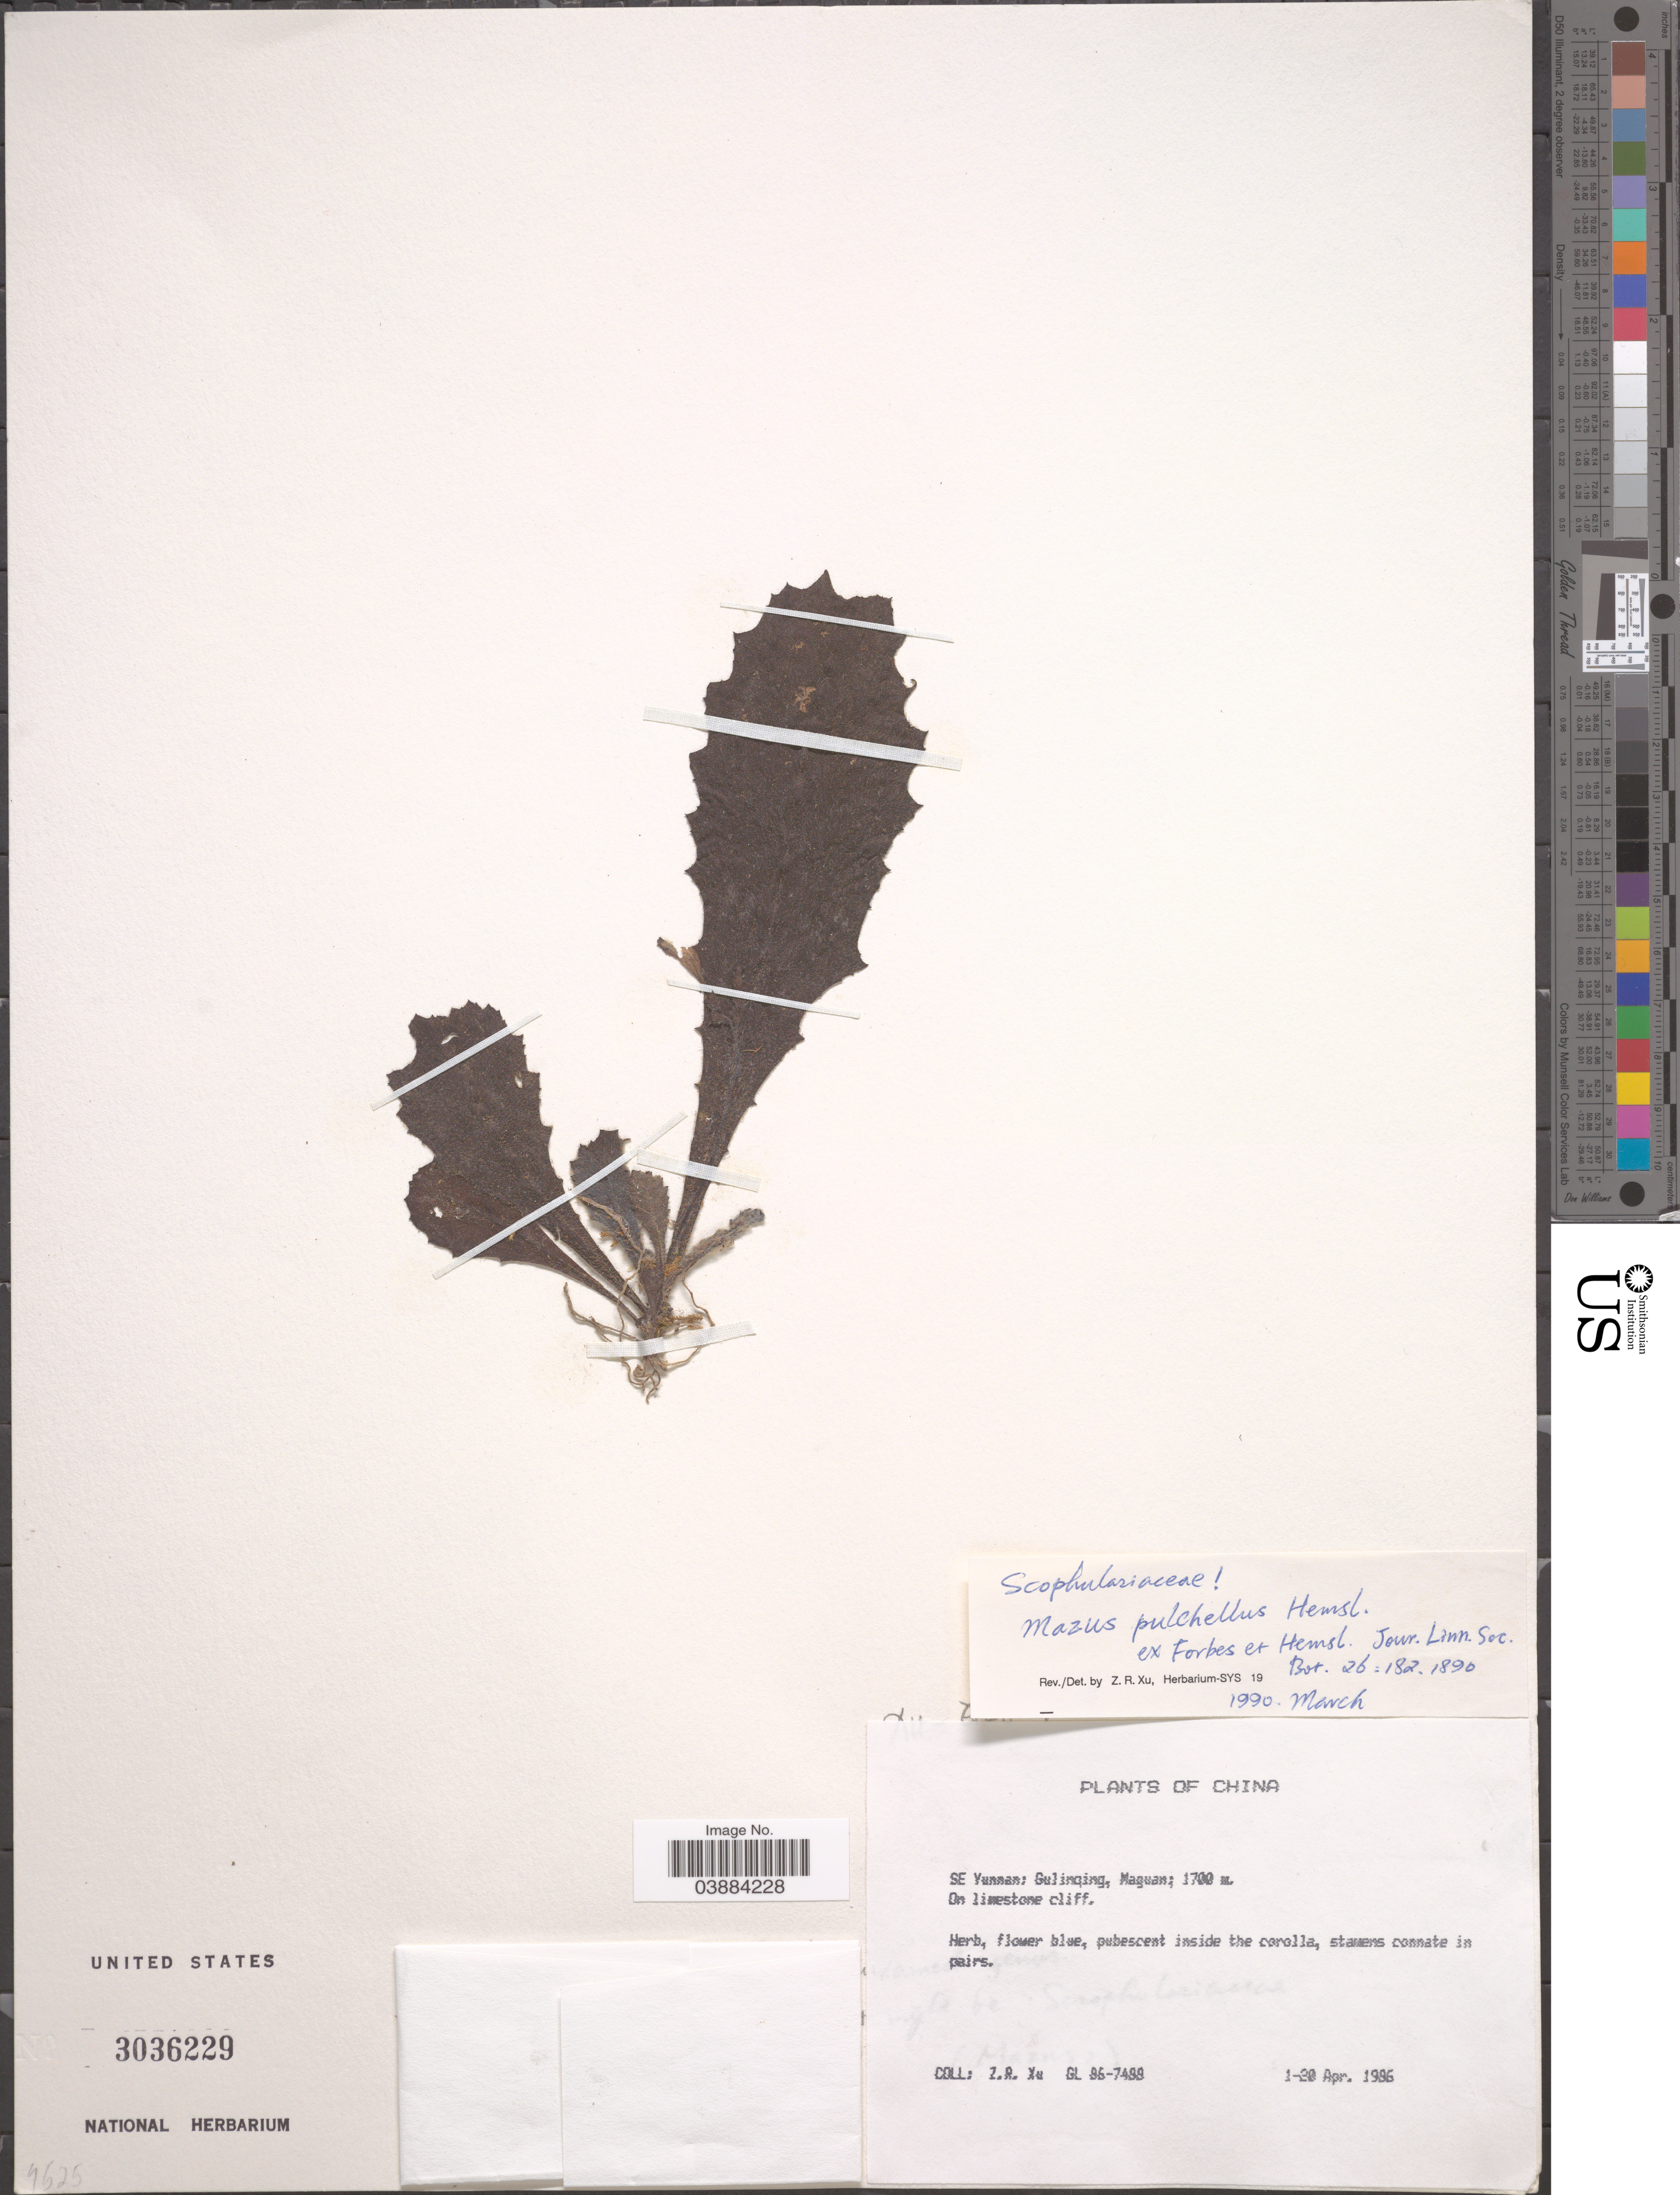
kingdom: Plantae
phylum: Tracheophyta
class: Magnoliopsida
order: Lamiales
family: Mazaceae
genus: Mazus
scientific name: Mazus pulchellus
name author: Hemsl.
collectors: Z. Xu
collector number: GL 86-7488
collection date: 1986-04-01/1986-04-20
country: China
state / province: Yunnan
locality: SE Yunnan: Gulinqing, Maguan.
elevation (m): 1700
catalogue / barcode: US 3036229